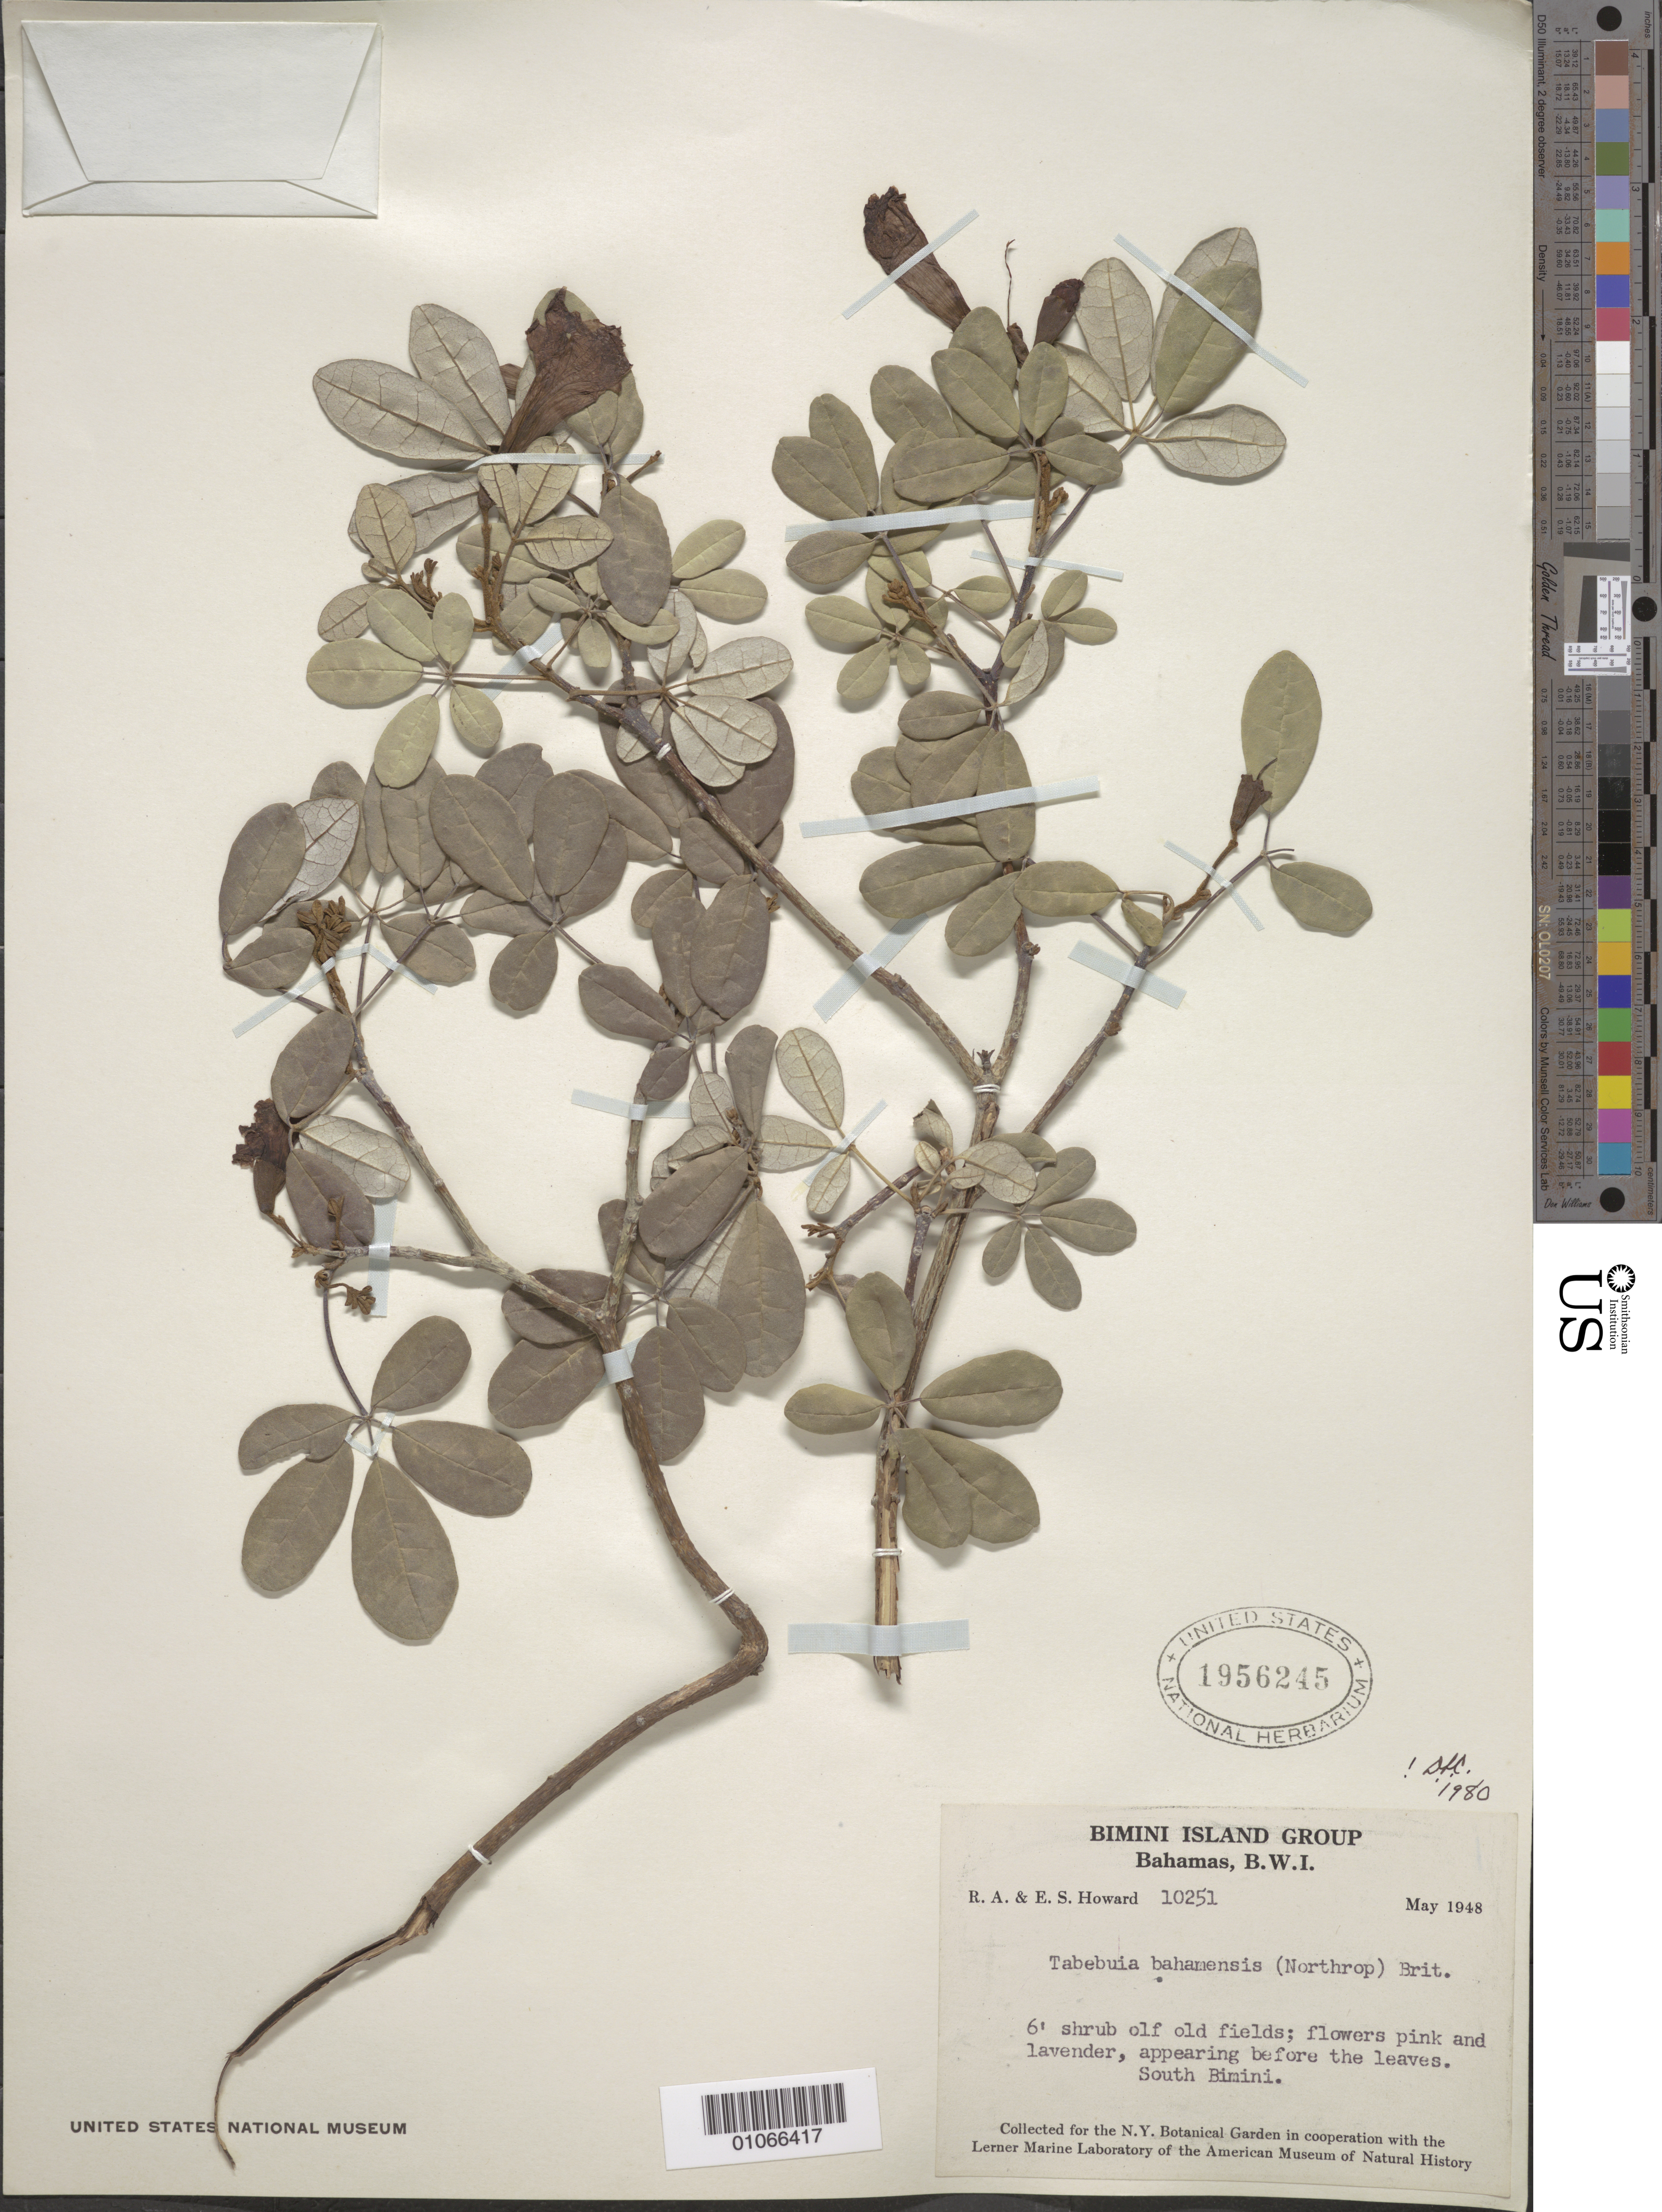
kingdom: Plantae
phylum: Tracheophyta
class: Magnoliopsida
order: Lamiales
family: Bignoniaceae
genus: Tabebuia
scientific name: Tabebuia bahamensis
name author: (Northr.) Britton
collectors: R. A. Howard & E. S. Howard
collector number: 10251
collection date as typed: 01 May 1948 to 31 May 1948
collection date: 1948-05-01/1948-05-31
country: Bahamas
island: South Bimini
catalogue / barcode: US 1956245